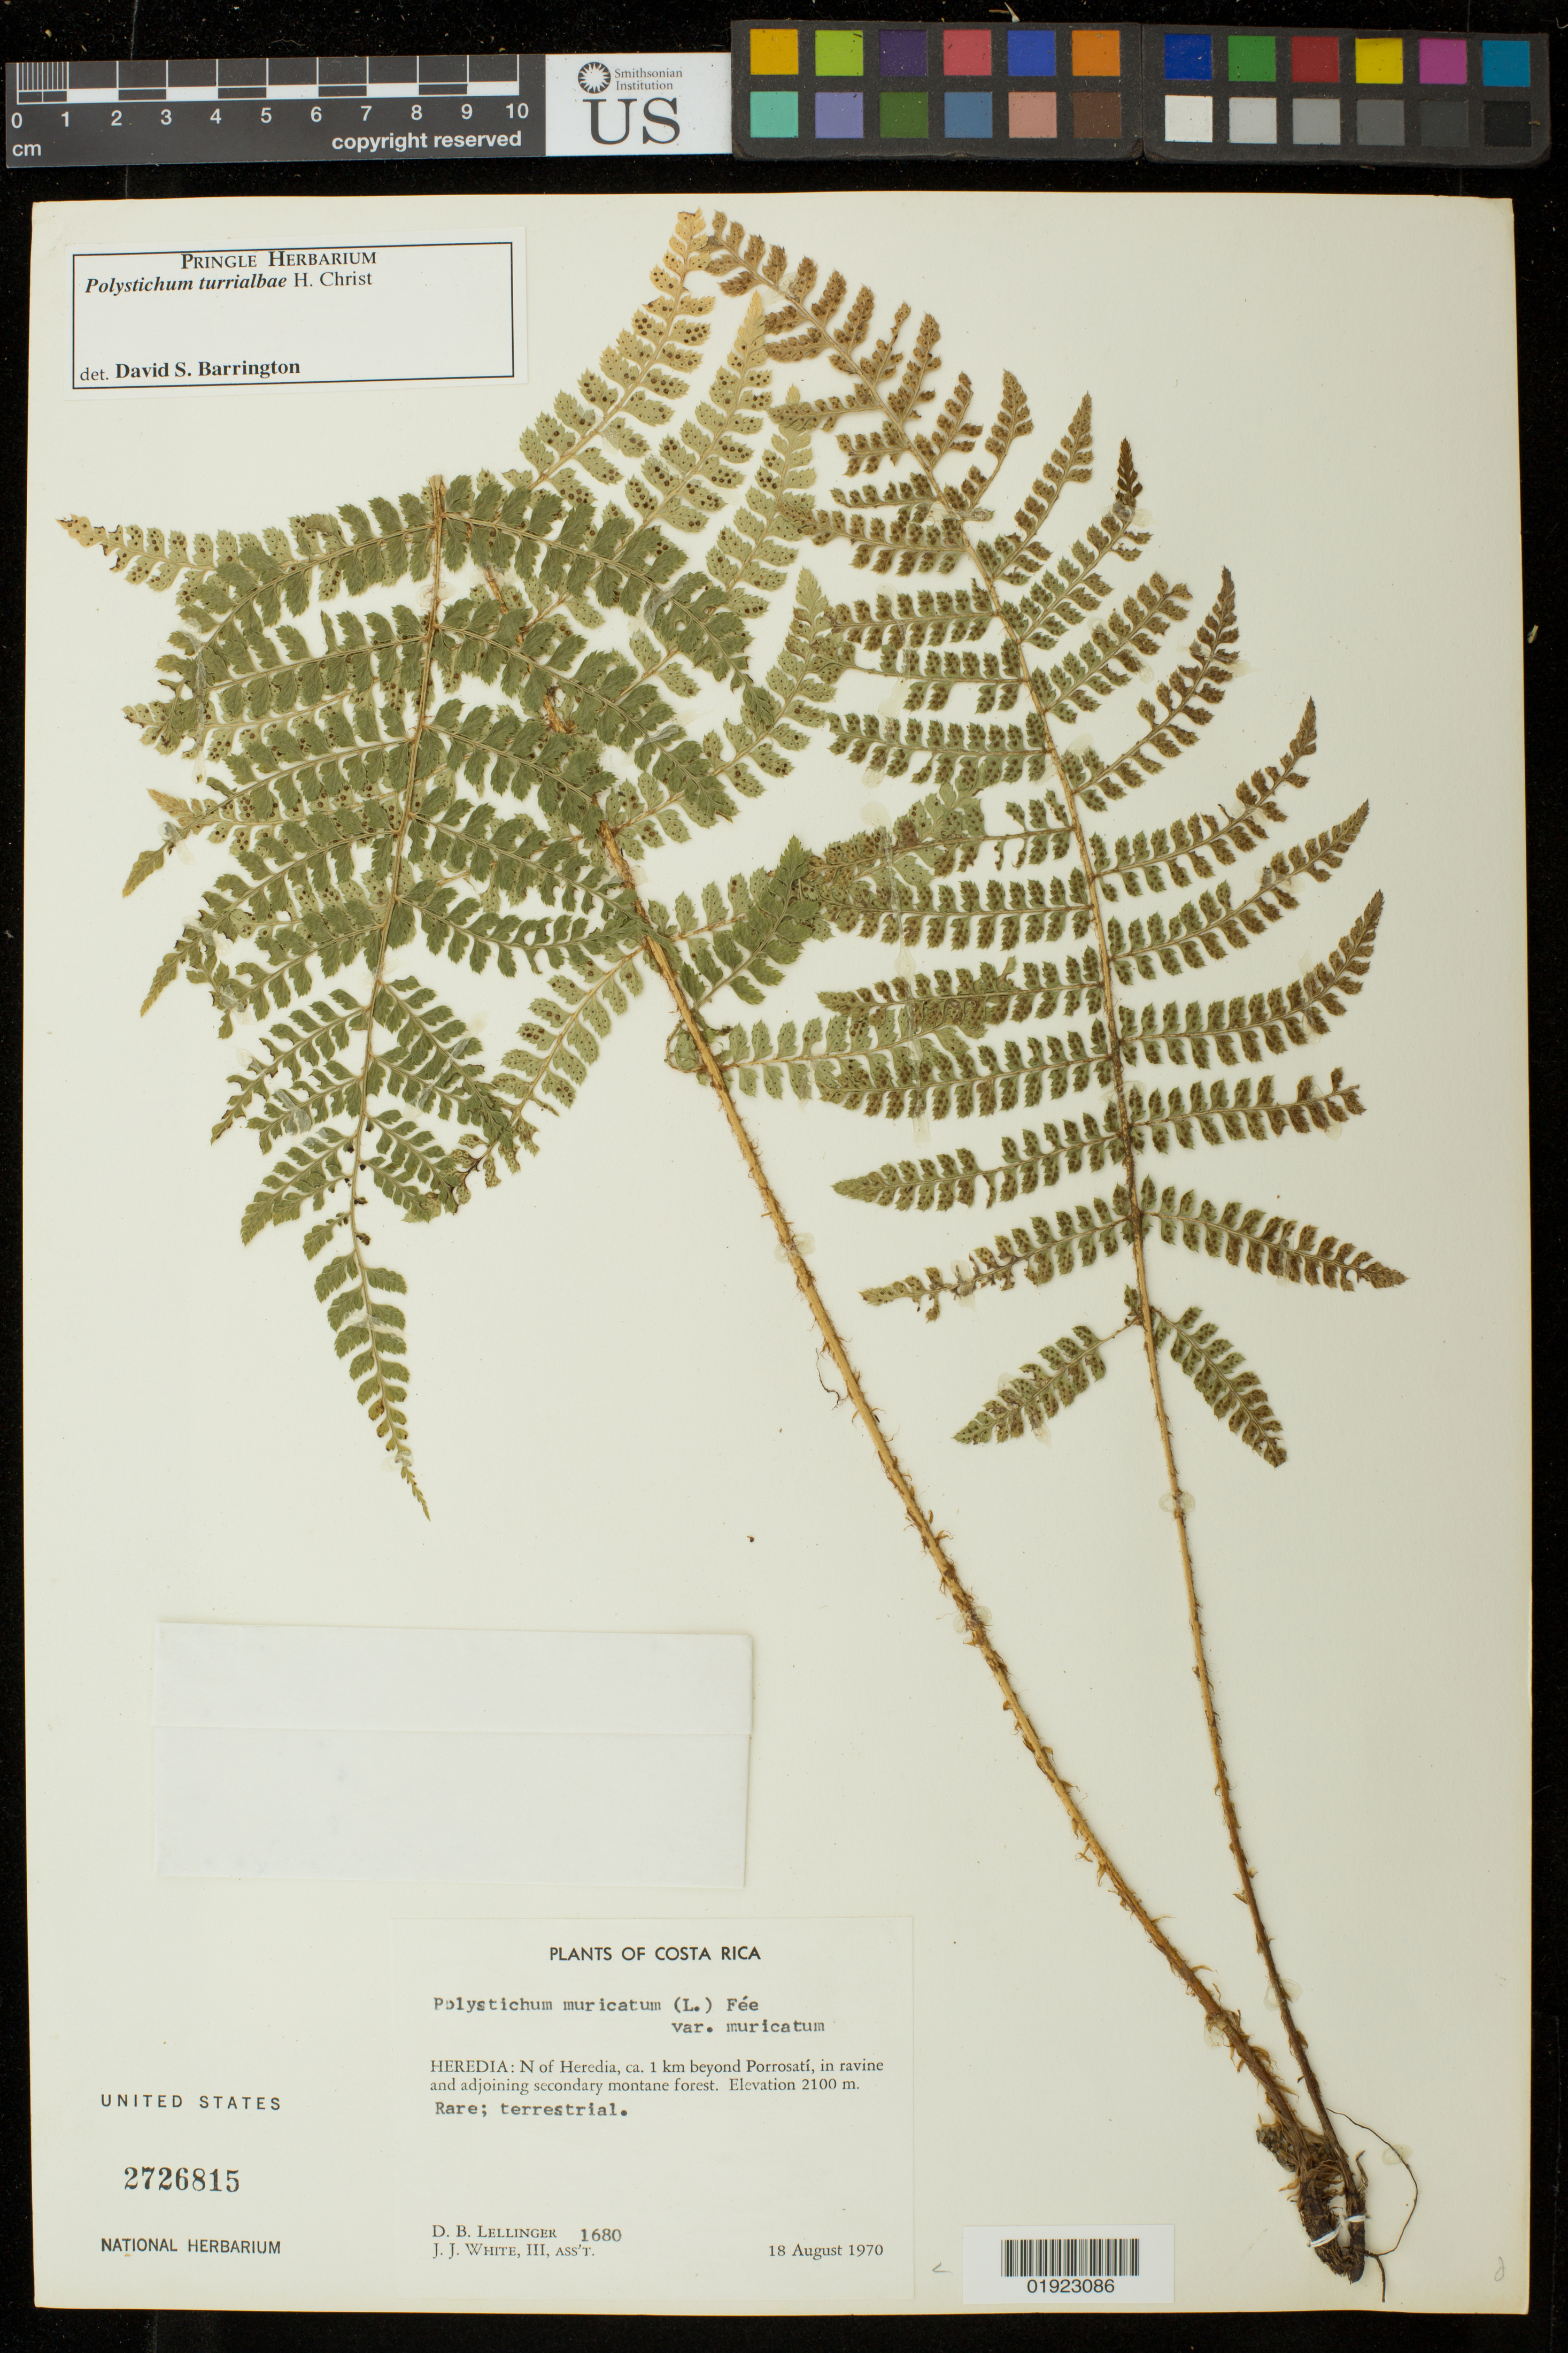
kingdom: Plantae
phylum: Tracheophyta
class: Polypodiopsida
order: Polypodiales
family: Dryopteridaceae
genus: Polystichum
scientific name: Polystichum turrialbae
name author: Christ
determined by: Barrington, D. S., Curator (VT), University of Vermont (UNITED STATES)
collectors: D. B. Lellinger & J. J. White III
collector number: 1680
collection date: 1970-08-18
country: Costa Rica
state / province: Heredia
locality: N of Heredia, ca. 1 km beyond Porrosati.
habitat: In ravine and adjoining secondary montane forest.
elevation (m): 2100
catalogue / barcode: US 2726815